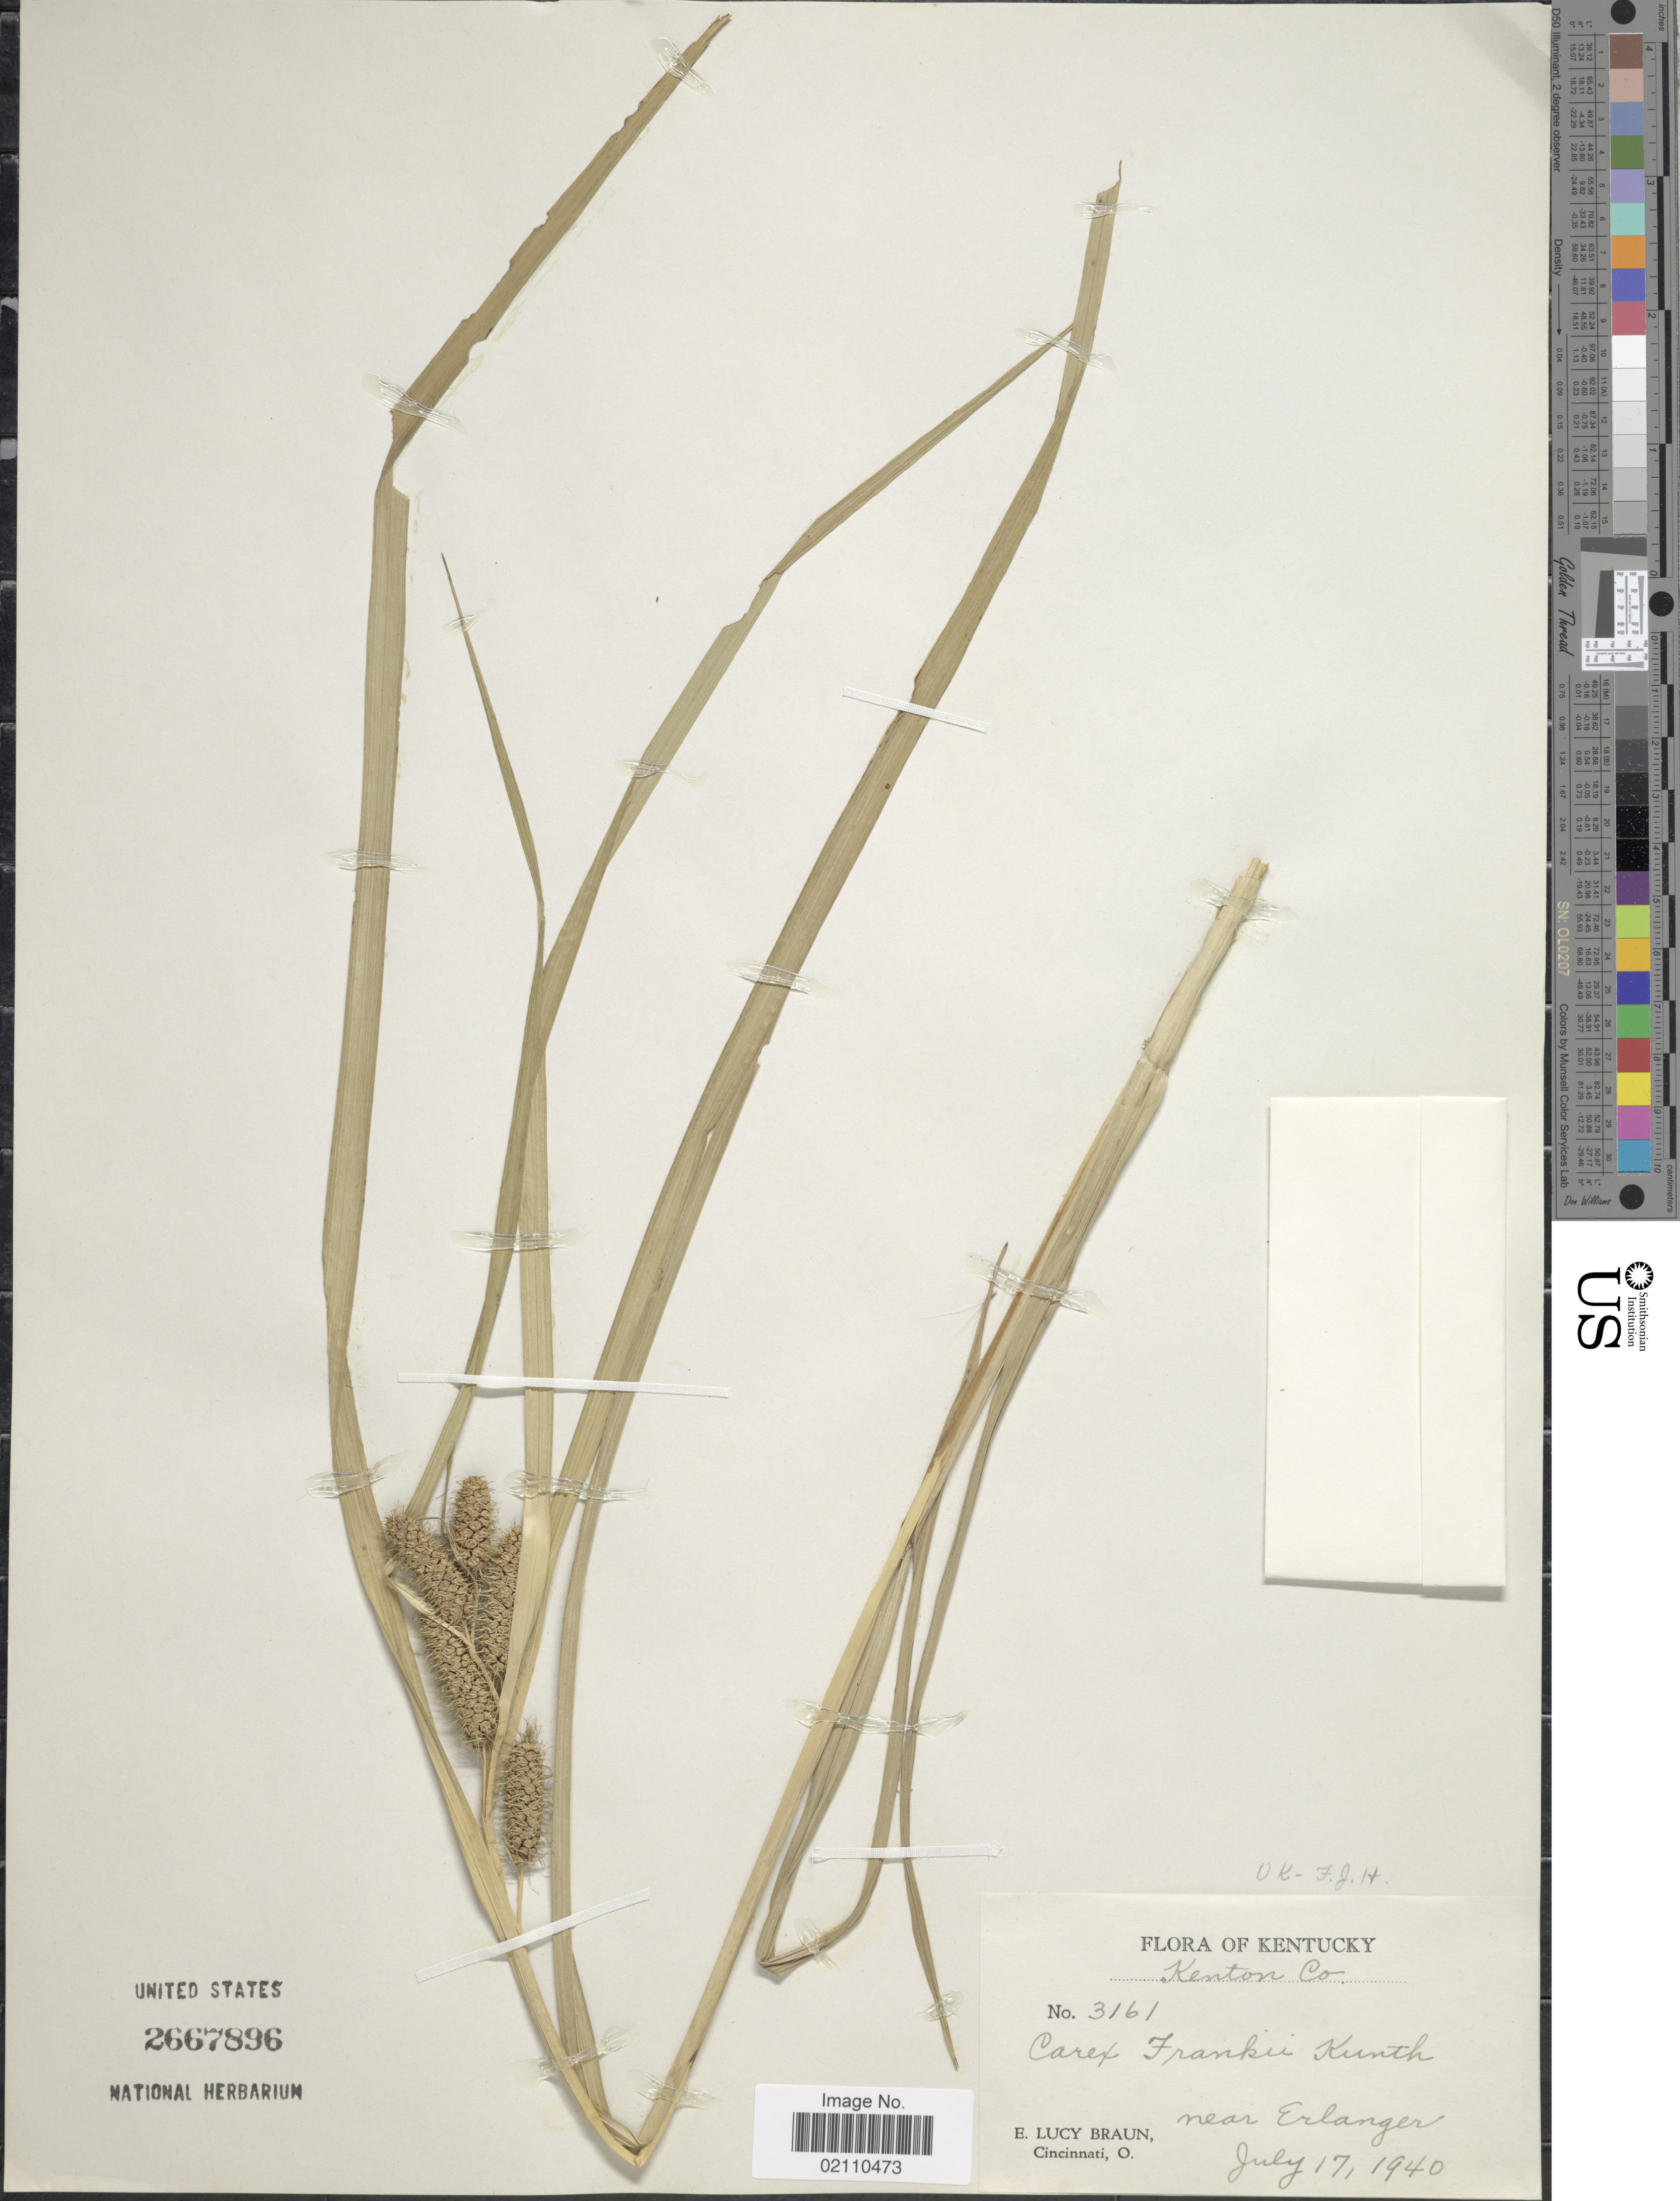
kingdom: Plantae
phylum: Tracheophyta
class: Liliopsida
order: Poales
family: Cyperaceae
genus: Carex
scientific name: Carex frankii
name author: Kunth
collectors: E. L. Braun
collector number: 3161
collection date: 1940-07-17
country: United States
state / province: Kentucky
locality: Kenton Co. near Erlanger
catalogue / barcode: US 2667896